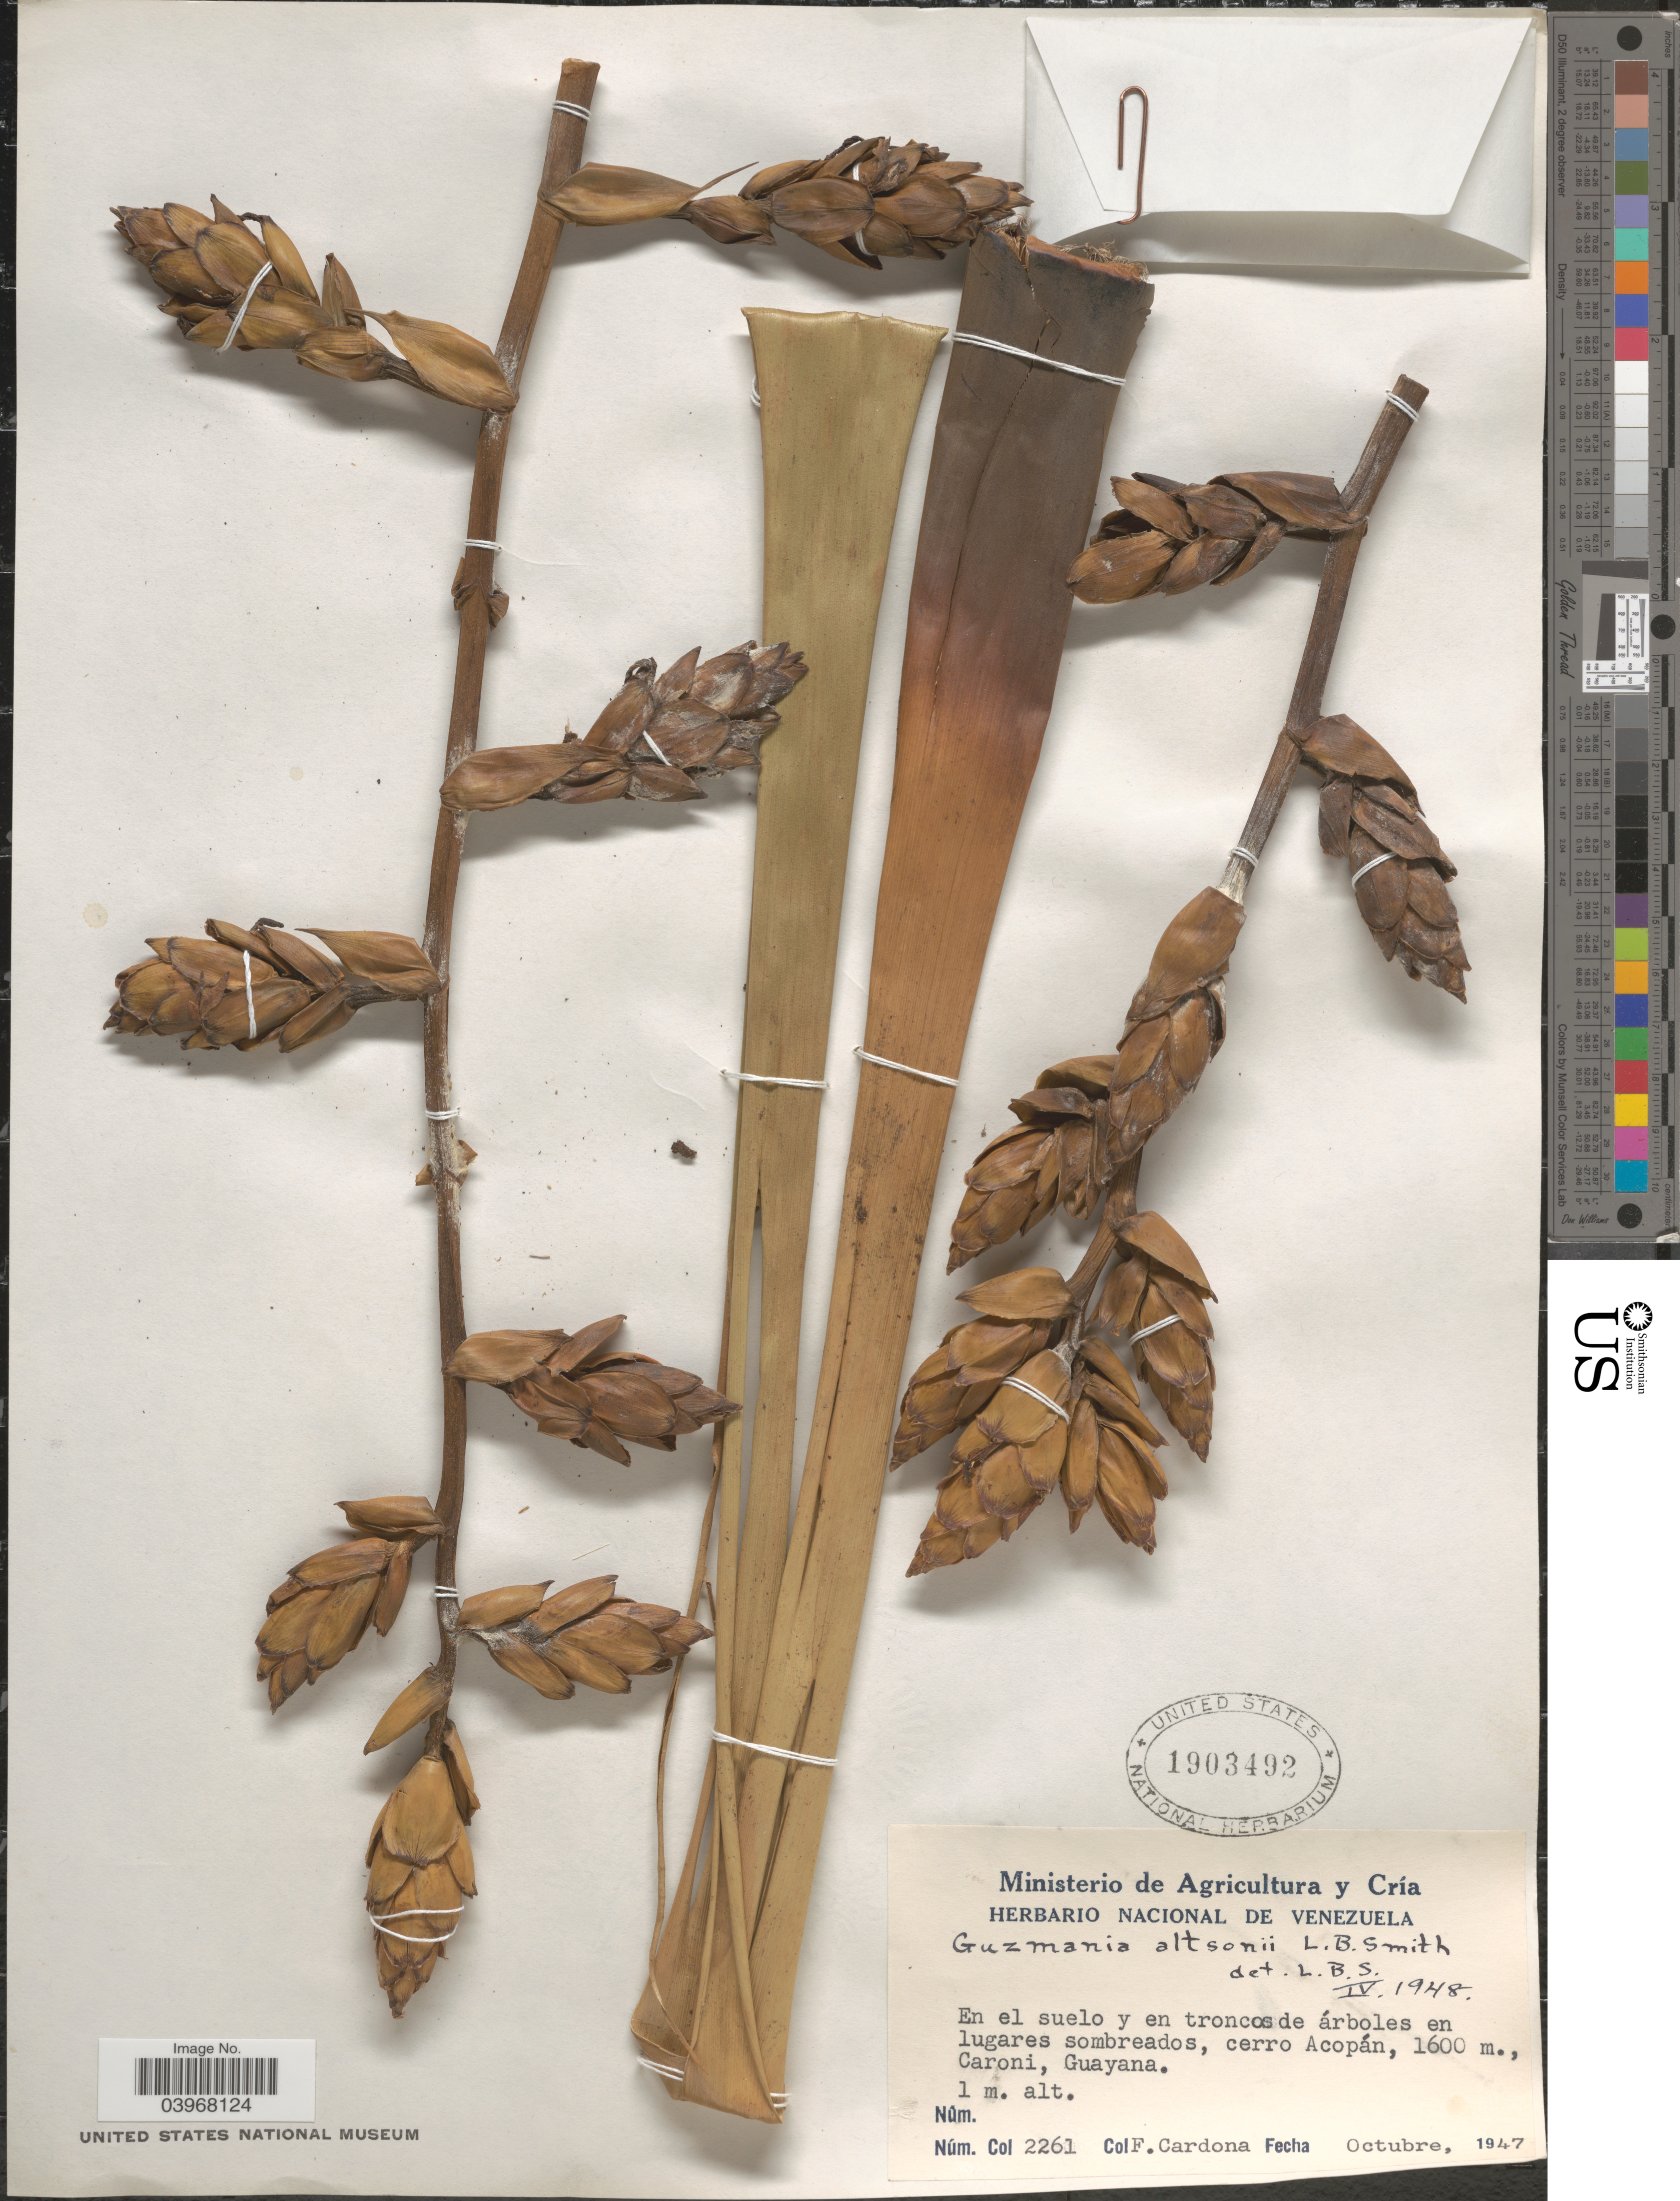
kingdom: Plantae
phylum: Tracheophyta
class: Liliopsida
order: Poales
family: Bromeliaceae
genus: Guzmania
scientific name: Guzmania altsonii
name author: L.B. Sm.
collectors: F. Cardona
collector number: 2261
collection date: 1947-10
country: Venezuela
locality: En el suelo y en troncos de árboles en lugares sombreados, cerro Acopán, Caroni, Guayana.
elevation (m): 1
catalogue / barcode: US 1903492